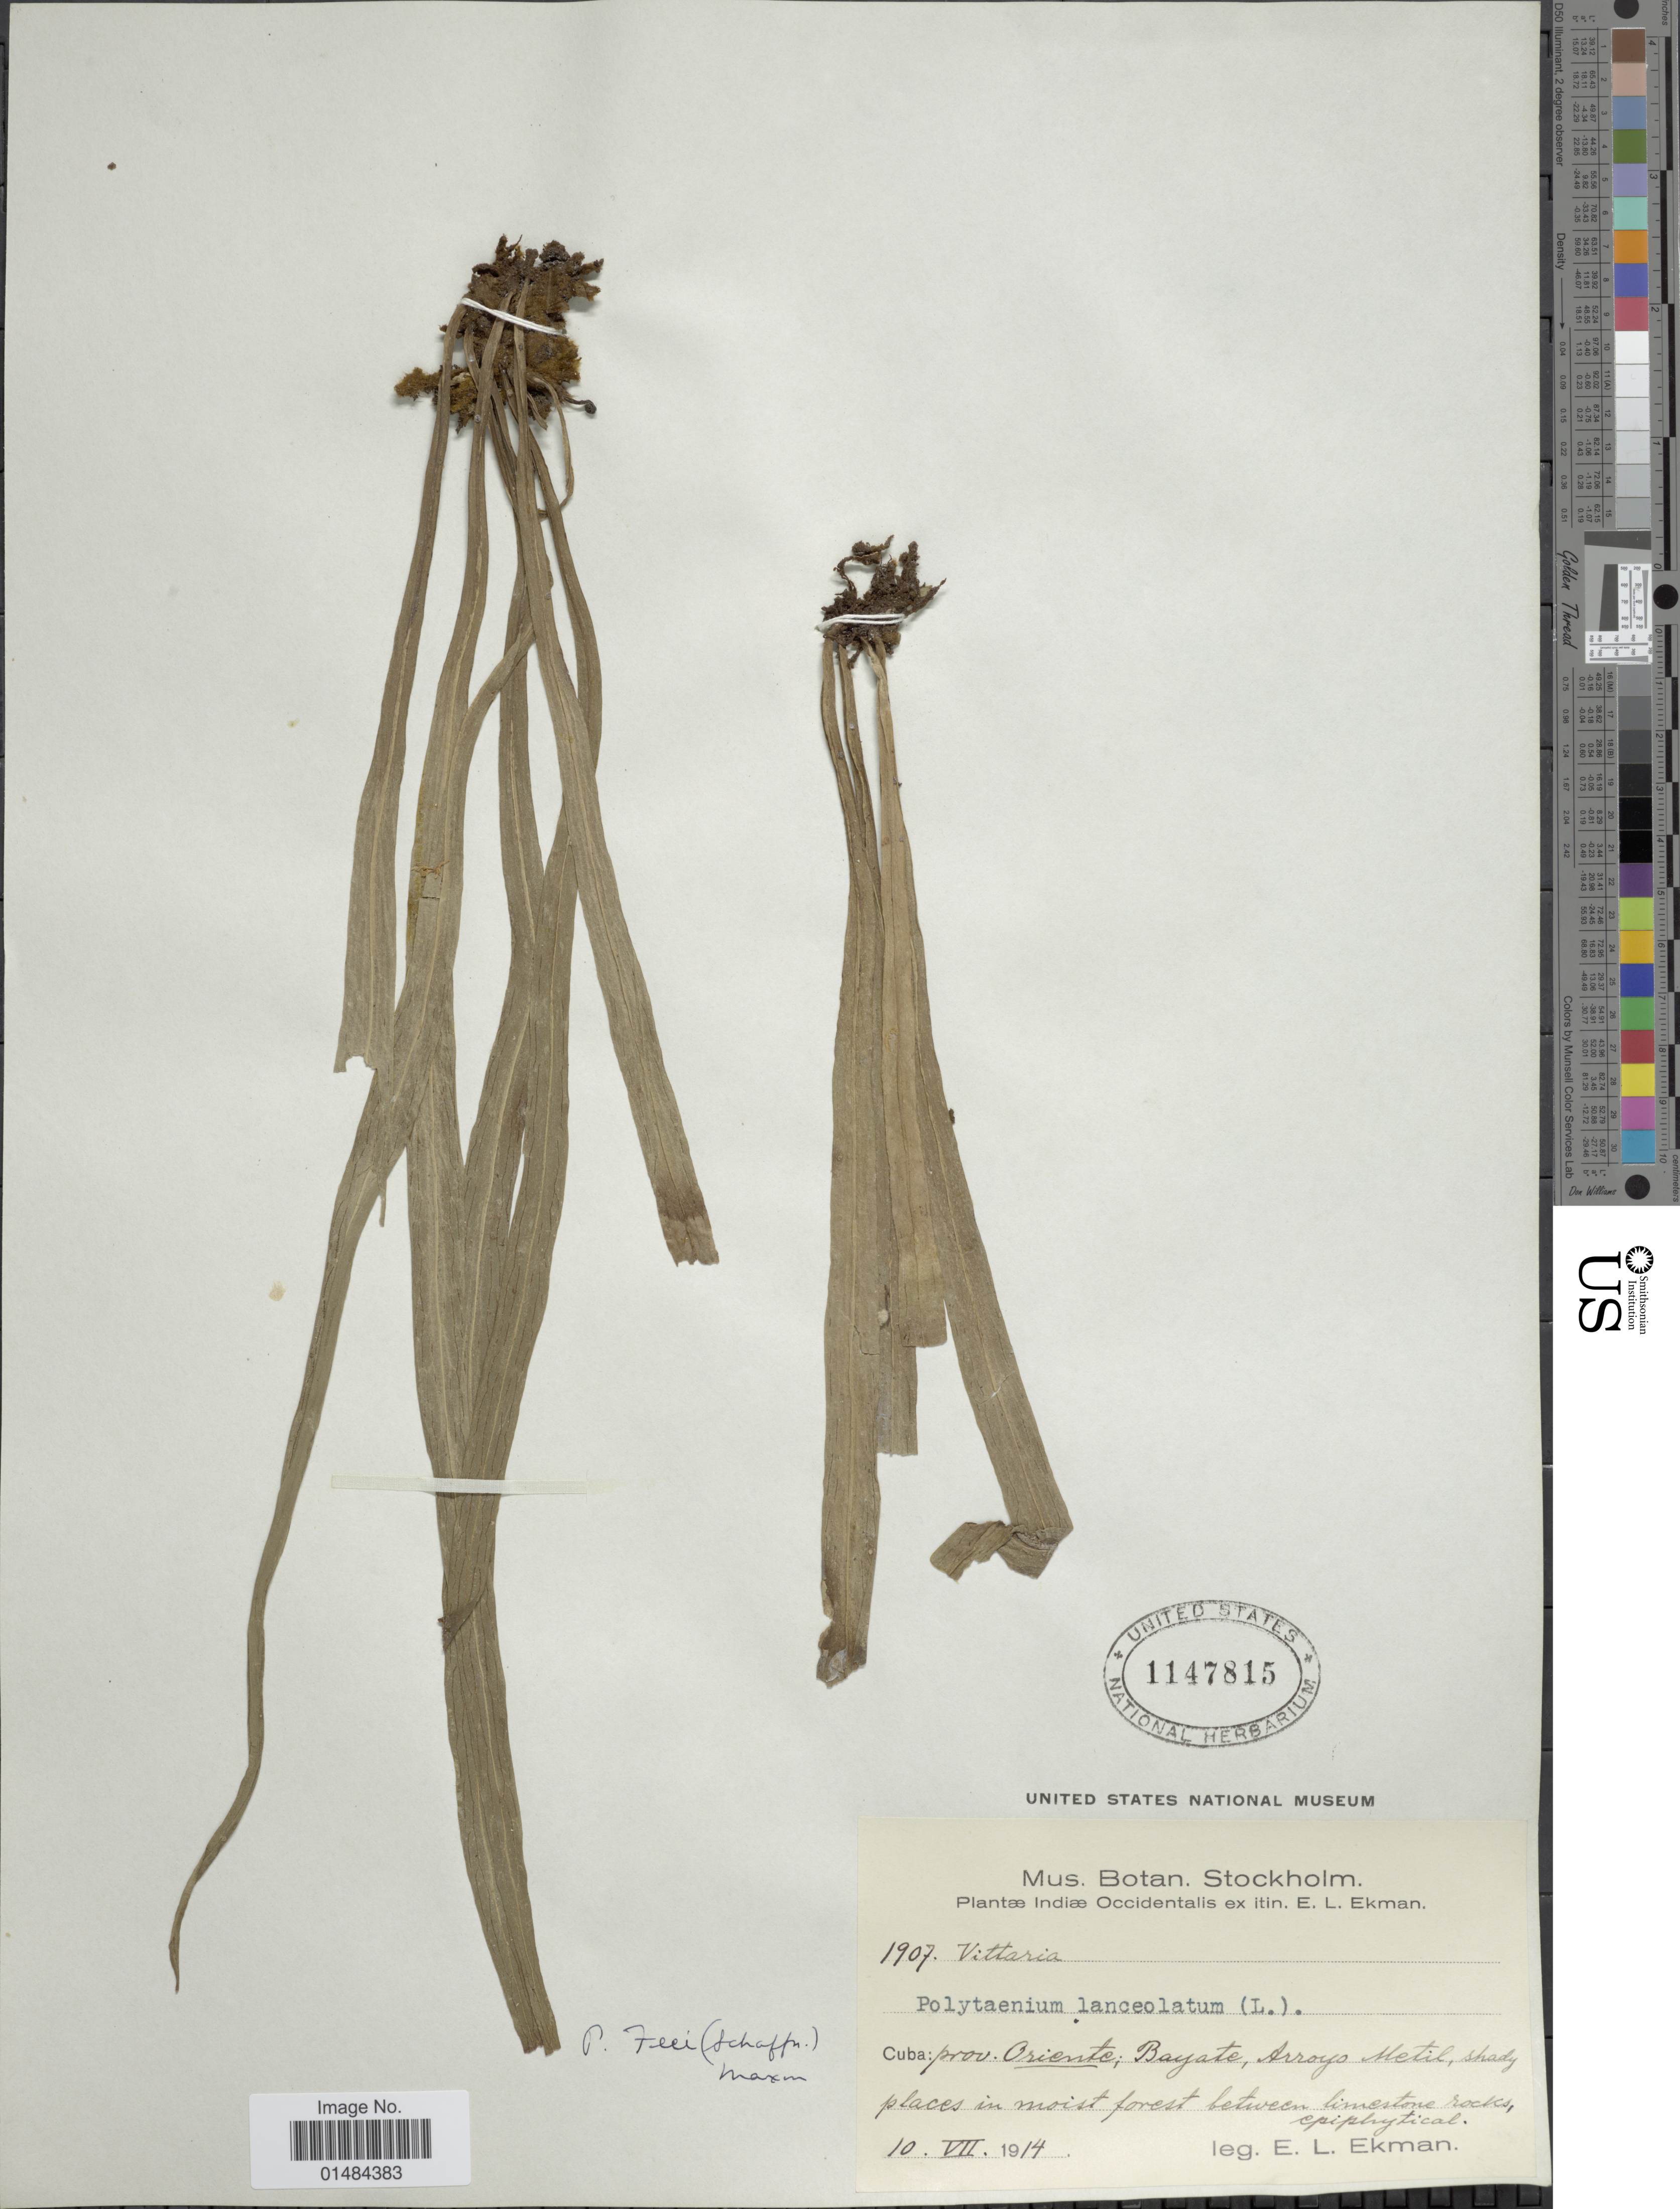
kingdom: Plantae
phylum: Tracheophyta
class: Polypodiopsida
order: Polypodiales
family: Pteridaceae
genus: Polytaenium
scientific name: Polytaenium lanceolatum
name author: (L.) Desv.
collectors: E. L. Ekman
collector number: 1907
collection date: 1914-07-10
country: Cuba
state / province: Oriente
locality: Cuba, Bayate,Arroyo Metil.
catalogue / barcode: US 1147815